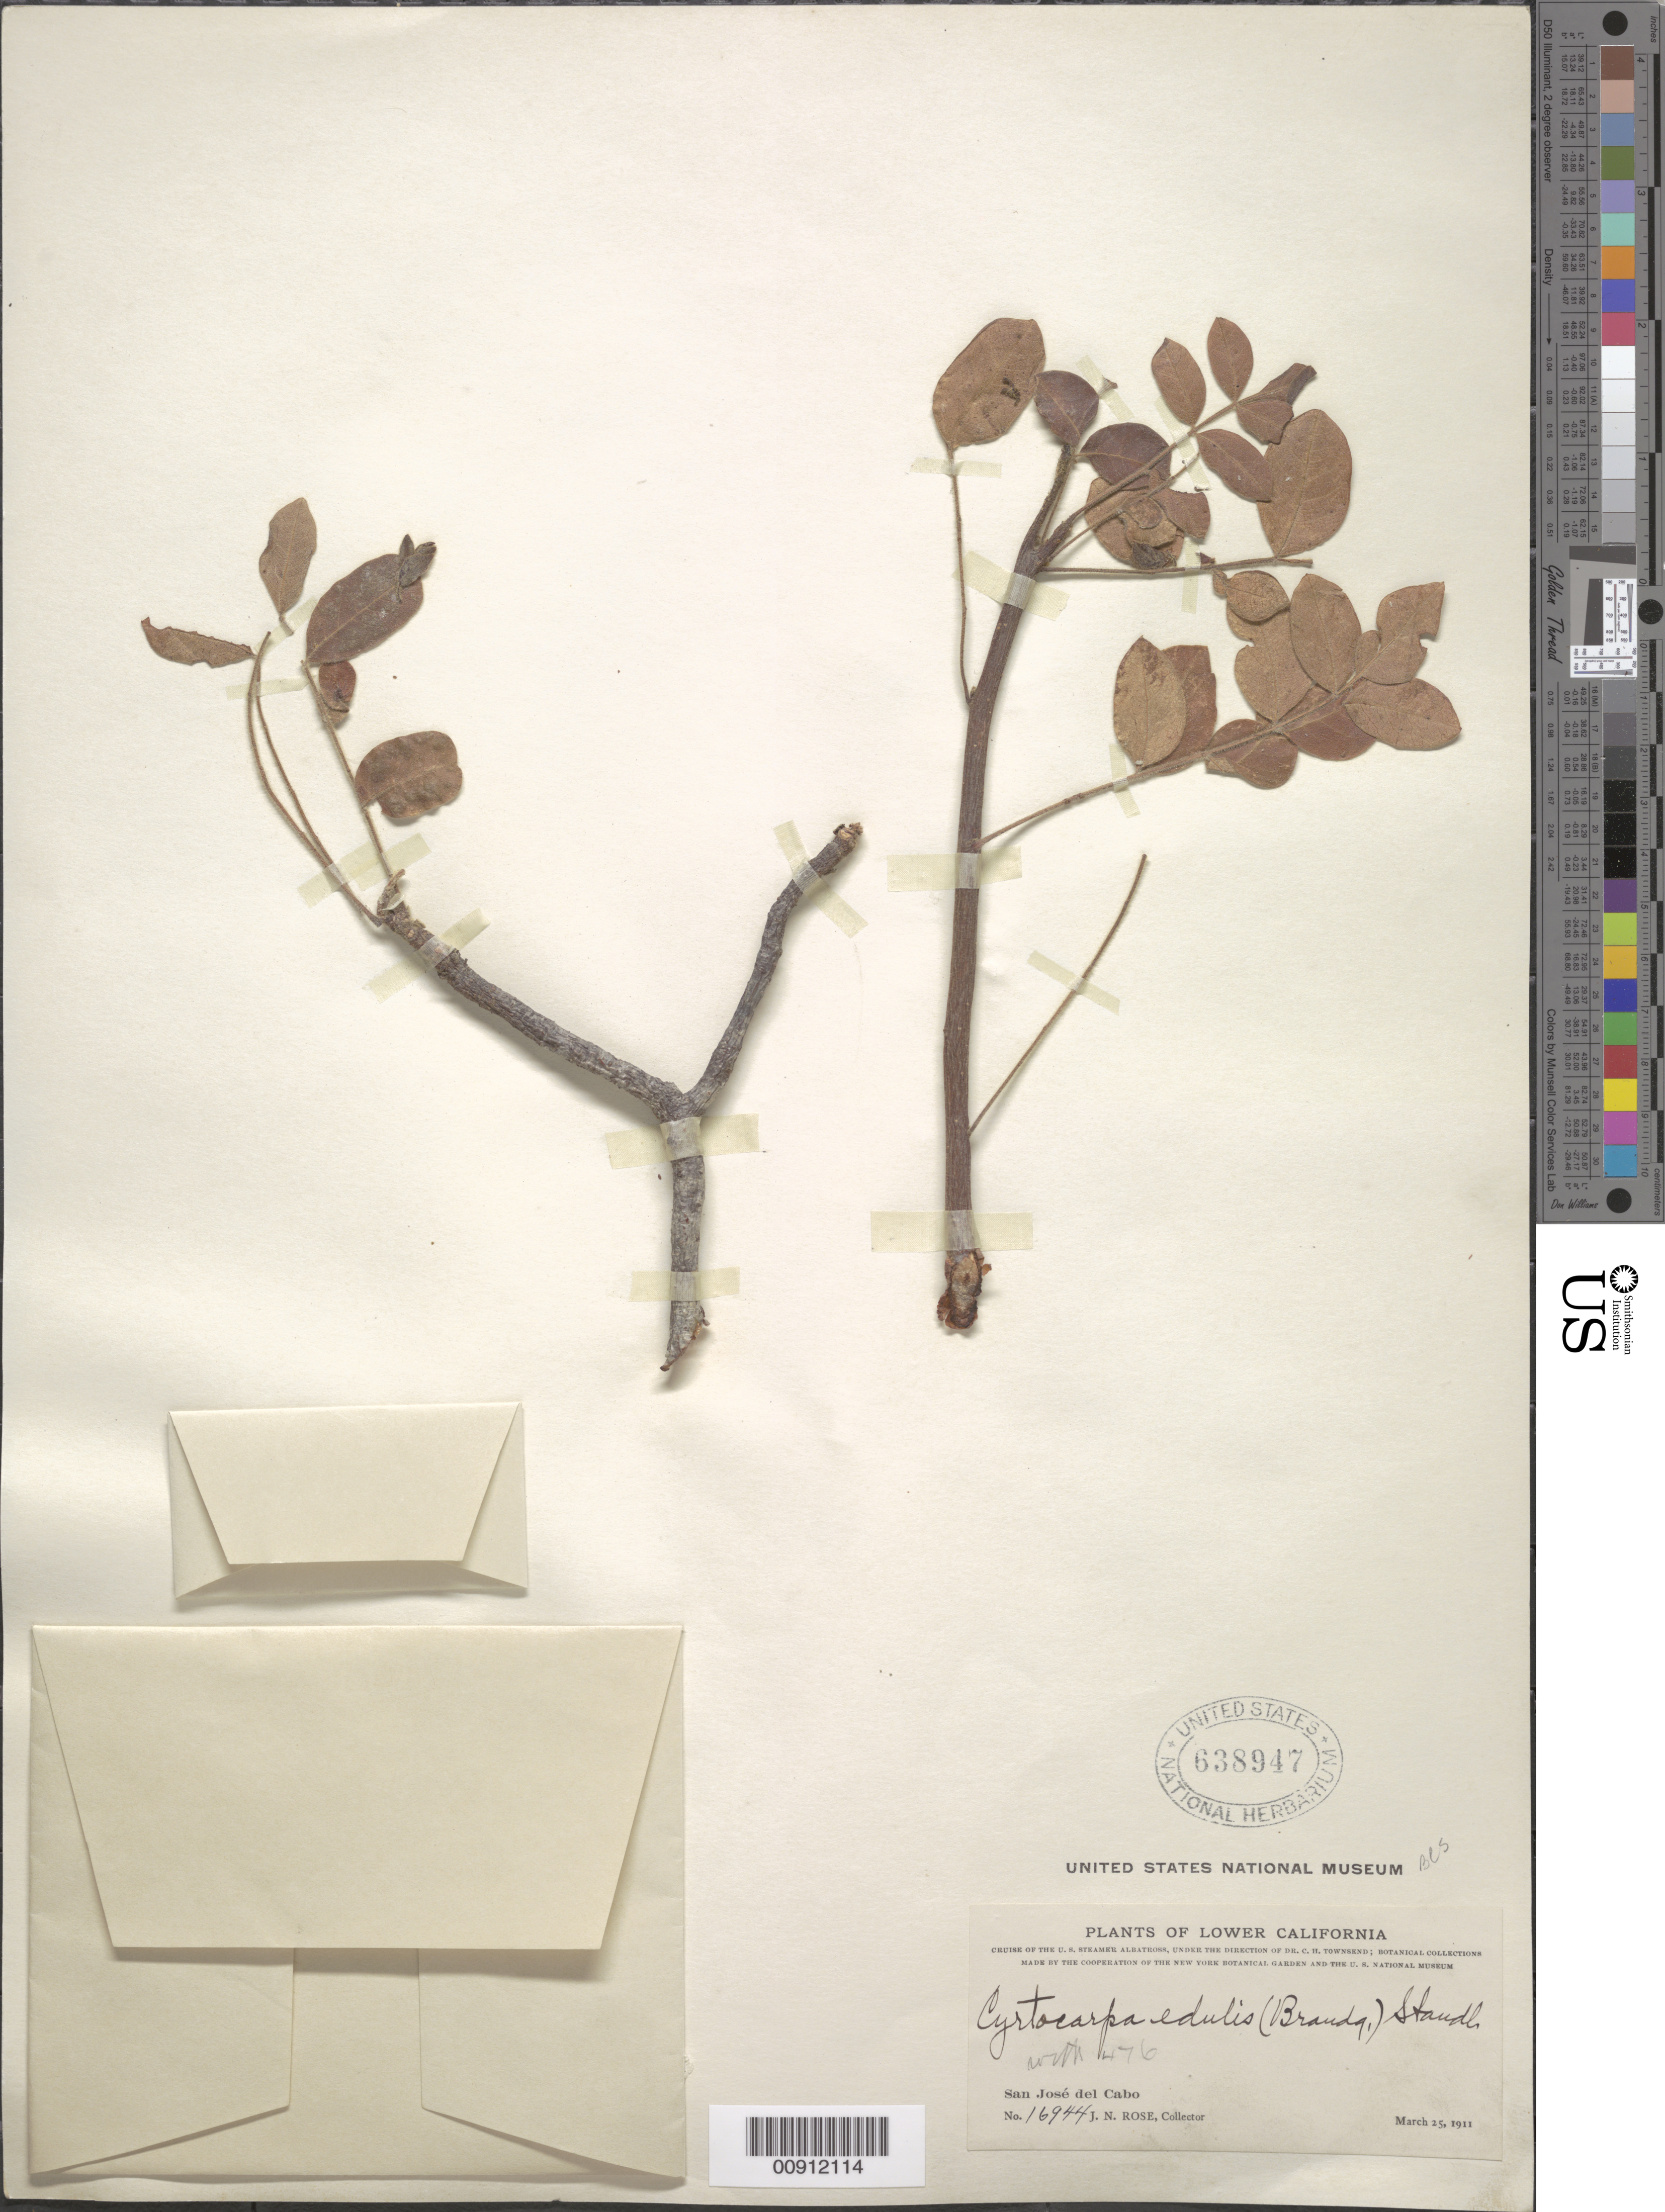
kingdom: Plantae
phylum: Tracheophyta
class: Magnoliopsida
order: Sapindales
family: Anacardiaceae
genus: Cyrtocarpa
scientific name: Cyrtocarpa edulis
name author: (Brandegee) Standl.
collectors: J. N. Rose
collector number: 16944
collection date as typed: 25 Mar 1911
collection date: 1911-03-25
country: Mexico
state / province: Baja California Sur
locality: San José del Cabo.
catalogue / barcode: US 638947